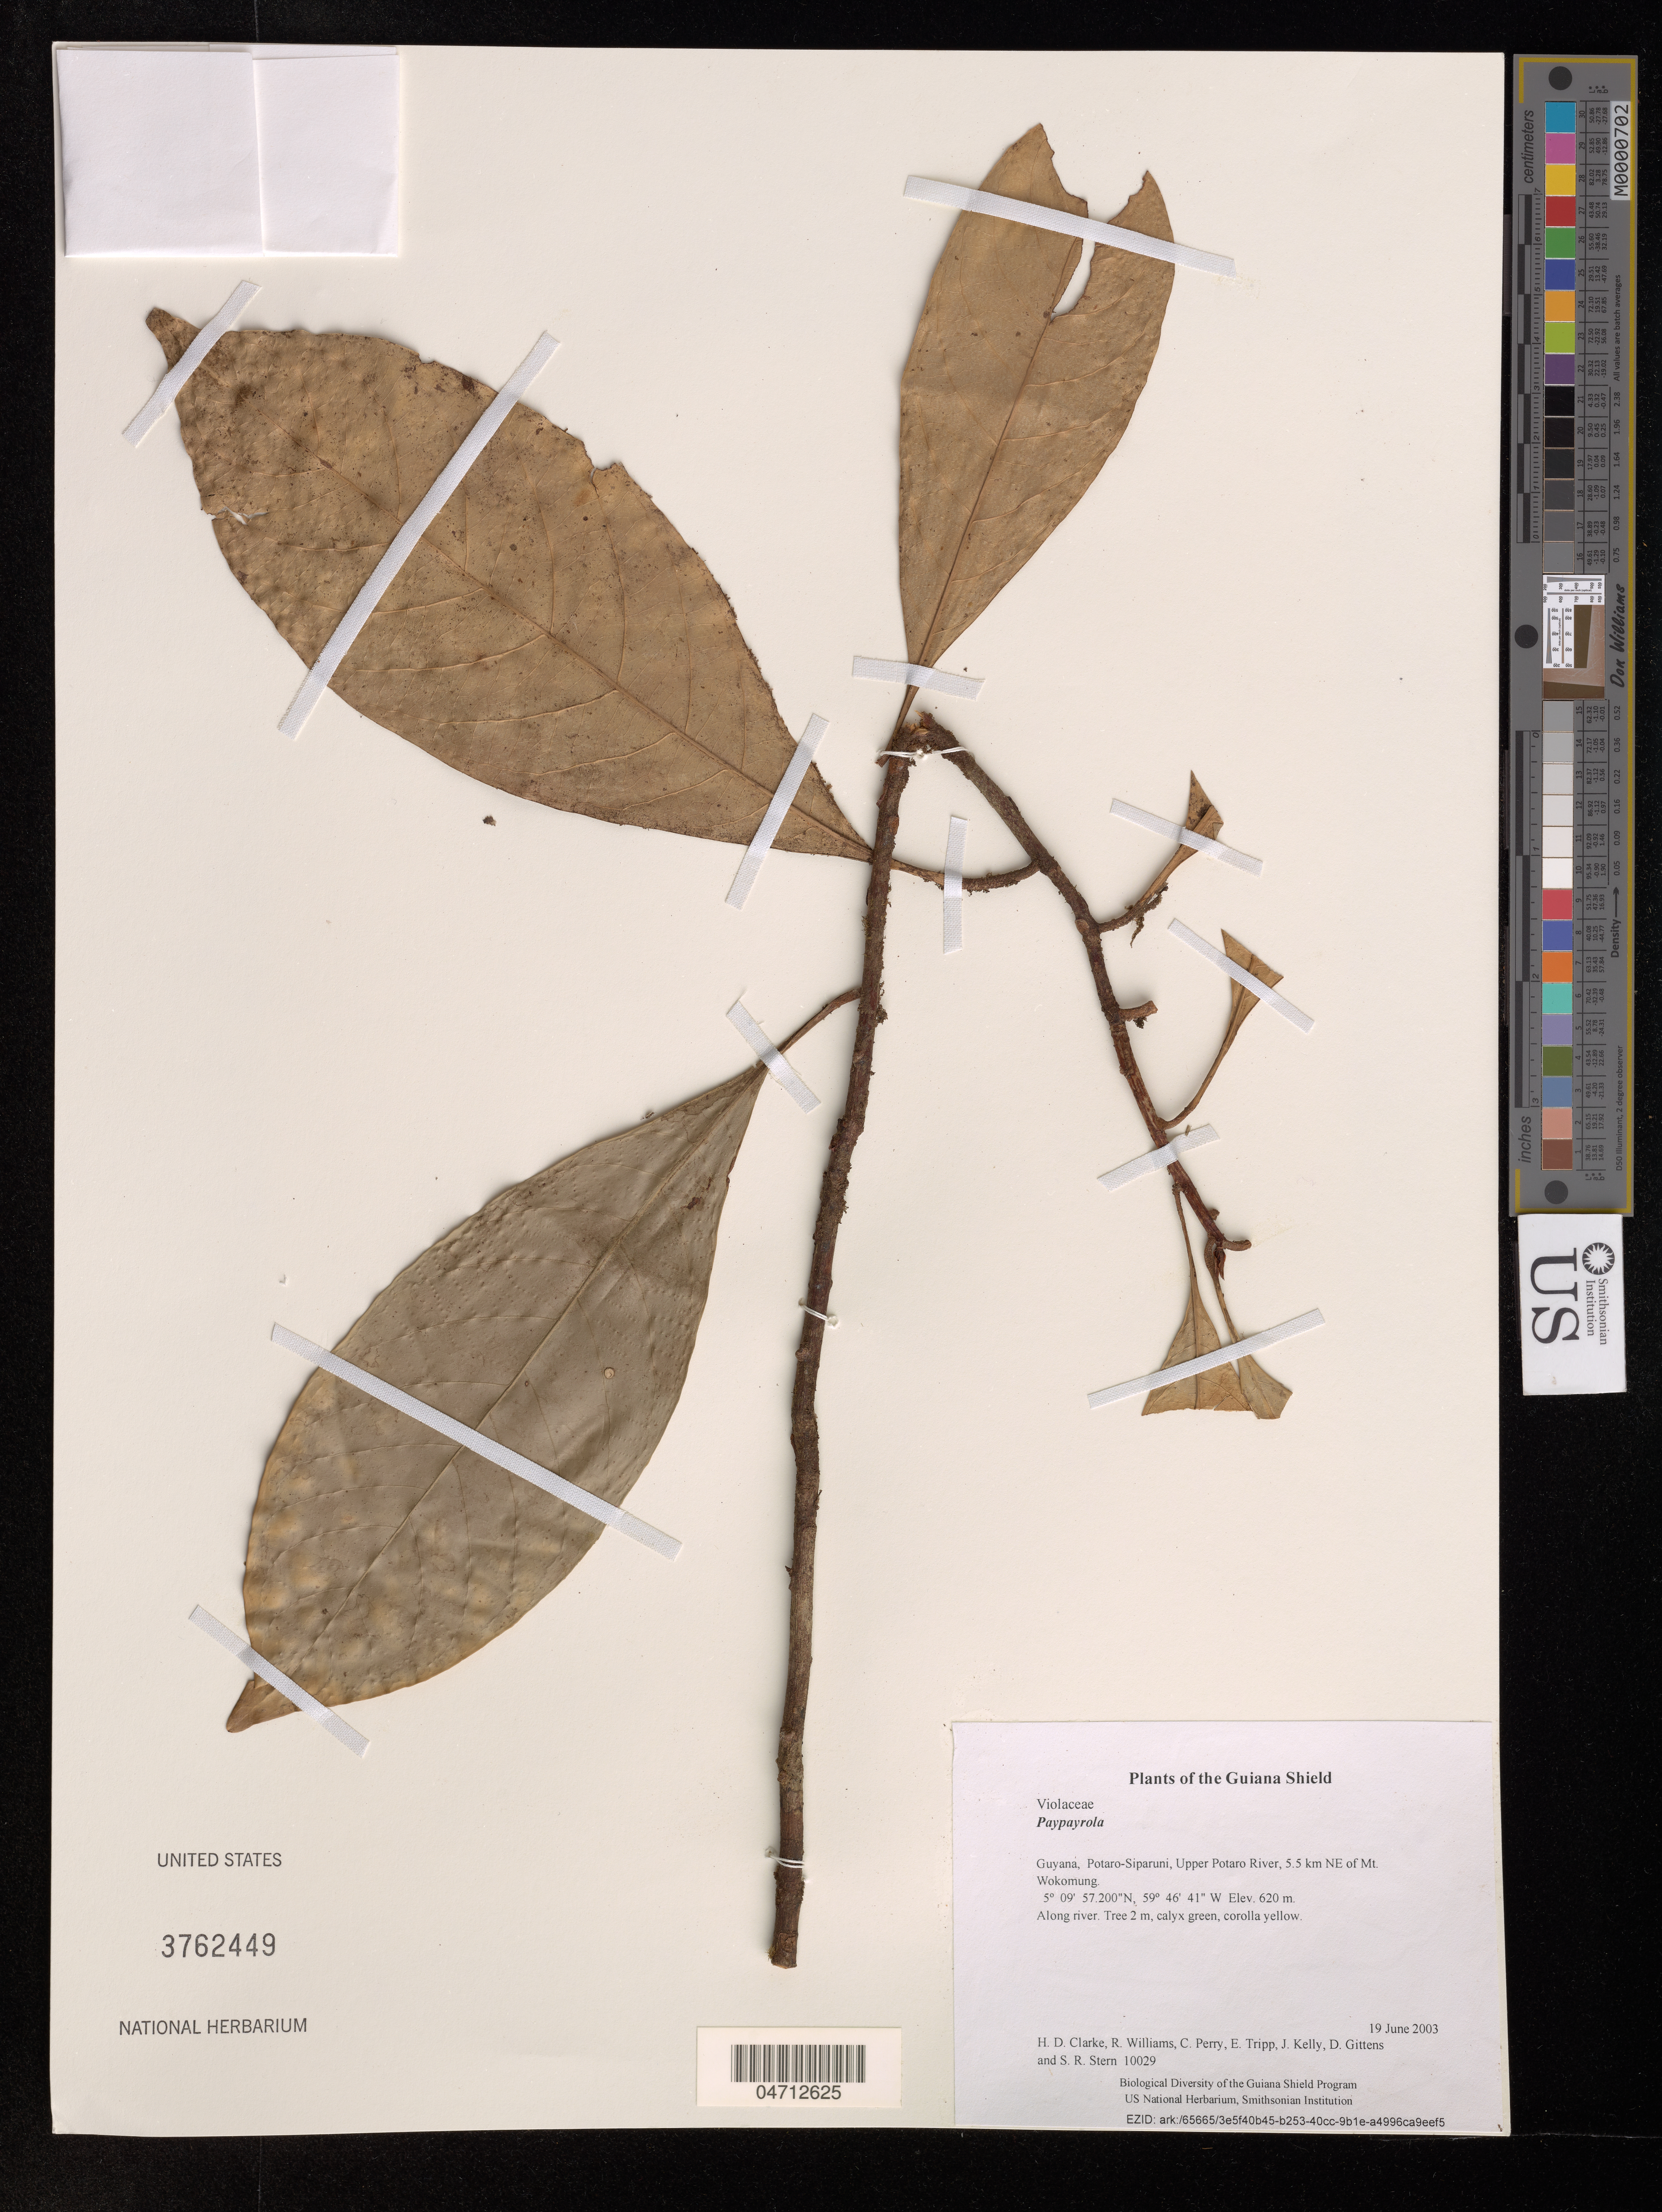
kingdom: Plantae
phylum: Tracheophyta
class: Magnoliopsida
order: Malpighiales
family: Violaceae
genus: Paypayrola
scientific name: Paypayrola sp.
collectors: H. D. Clarke, R. Williams, C. Perry, E. Tripp, J. Kelly, D. Gittens & S. R. Stern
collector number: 10029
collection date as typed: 19 June 2003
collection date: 2003-06-19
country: Guyana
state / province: Potaro-Siparuni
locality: Upper Potaro River, 5.5 km NE of Mt. Wokomung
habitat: Along river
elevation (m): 620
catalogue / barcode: US 3762449